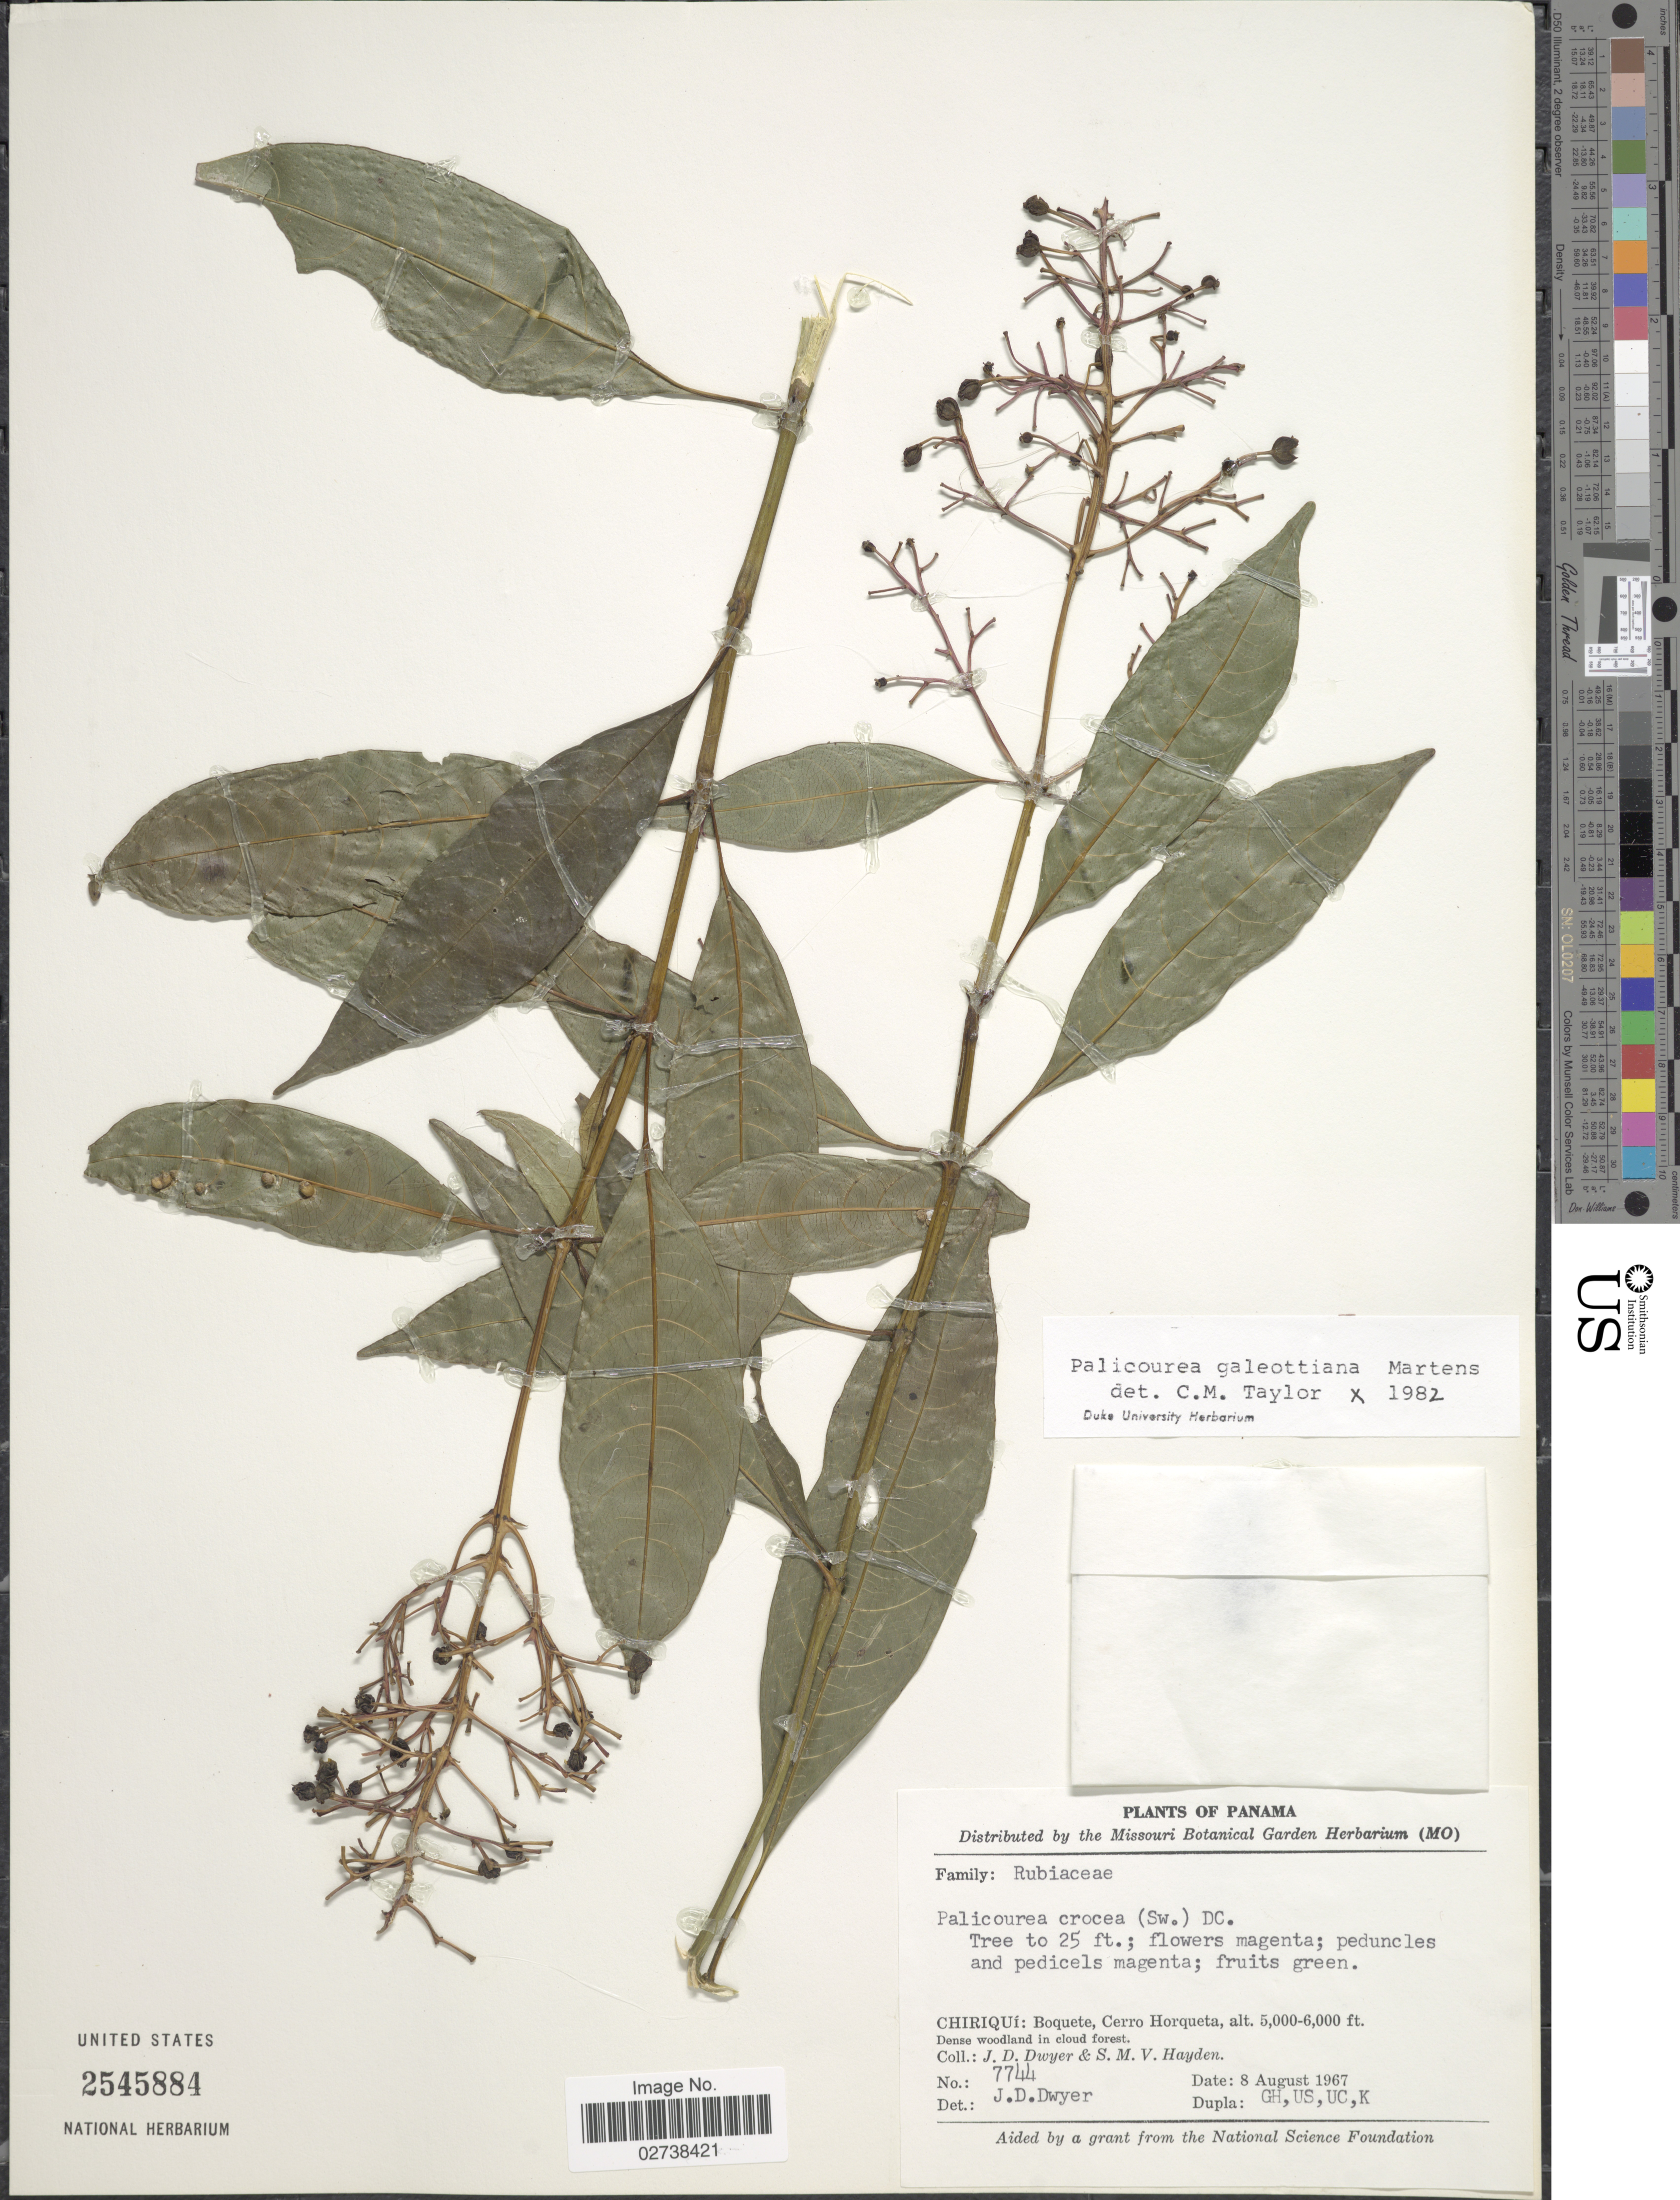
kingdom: Plantae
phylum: Tracheophyta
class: Magnoliopsida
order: Gentianales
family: Rubiaceae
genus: Palicourea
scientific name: Palicourea galeottiana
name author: M. Martens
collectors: J. D. Dwyer & S. M. Hayden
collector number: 7744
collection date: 1967-08-08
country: Panama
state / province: Chiriqui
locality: Boquete, Cerro Horqueta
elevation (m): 1524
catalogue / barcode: US 2545884